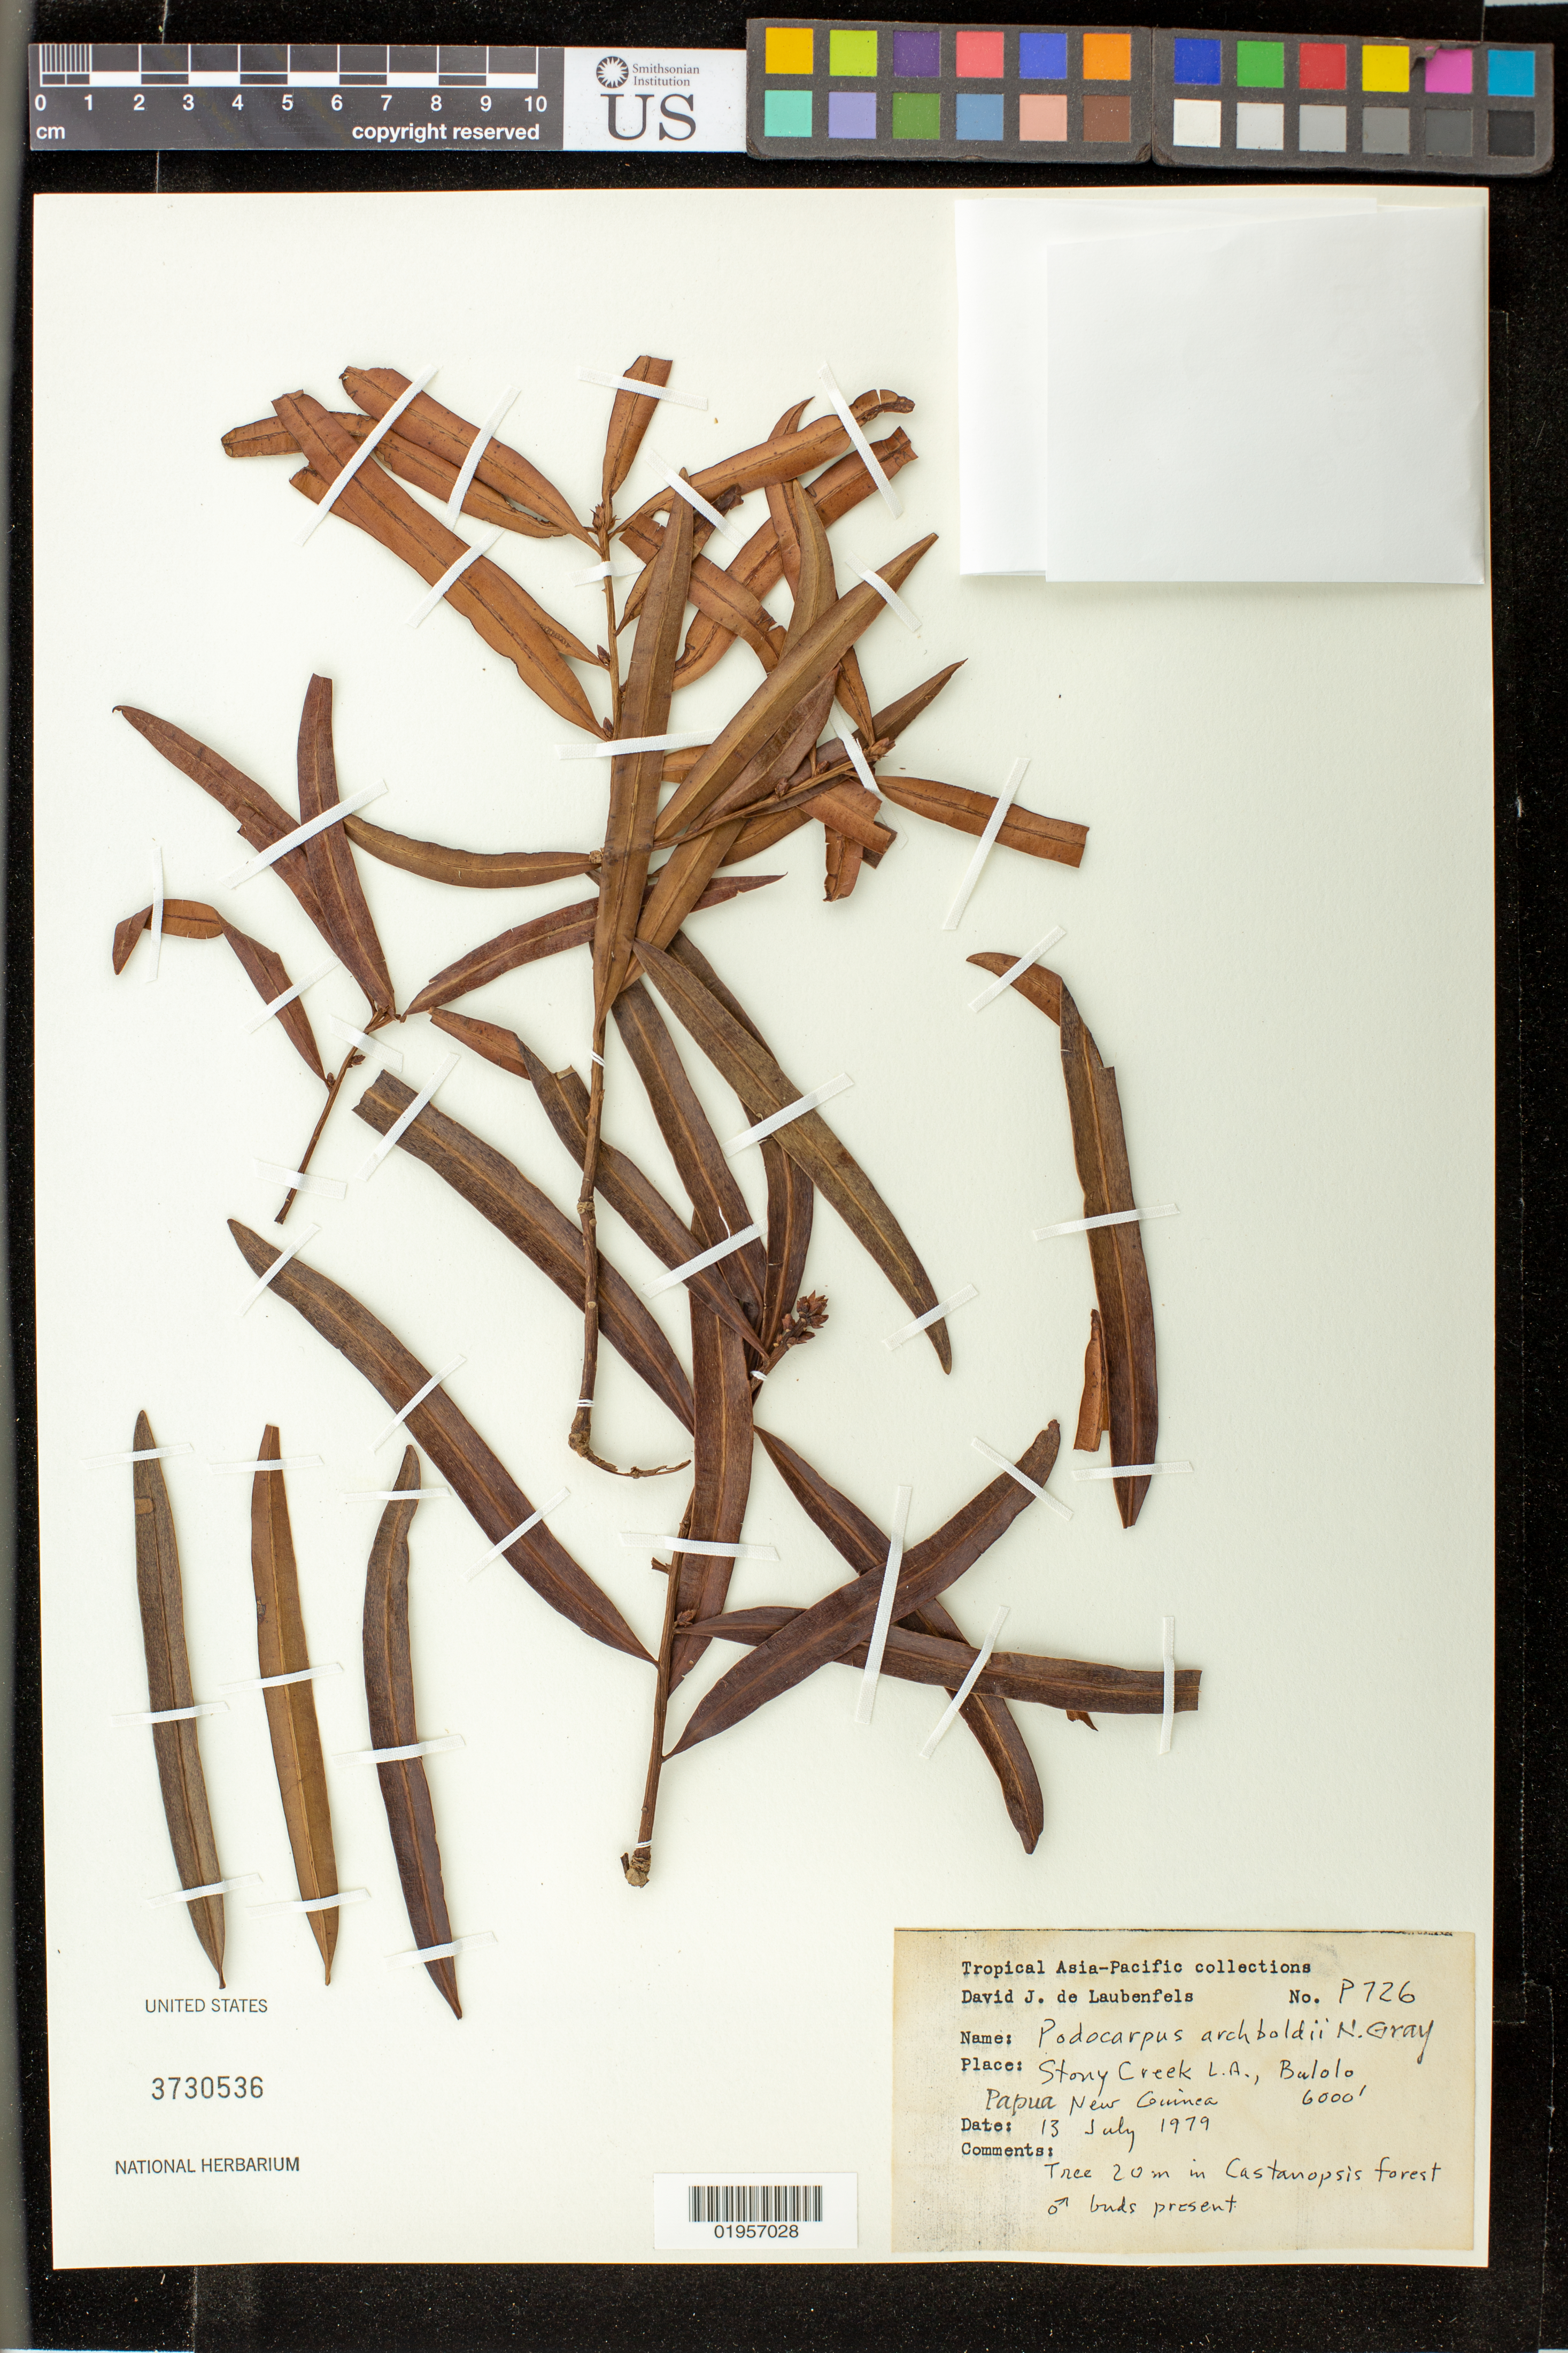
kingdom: Plantae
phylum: Tracheophyta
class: Pinopsida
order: Pinales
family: Podocarpaceae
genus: Podocarpus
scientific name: Podocarpus archboldii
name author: N.E. Gray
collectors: D. J. de Laubenfels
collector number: P726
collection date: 1979-07-13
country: Papua New Guinea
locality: Stony Creek L.A., Bulolo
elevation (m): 1829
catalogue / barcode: US 3730536